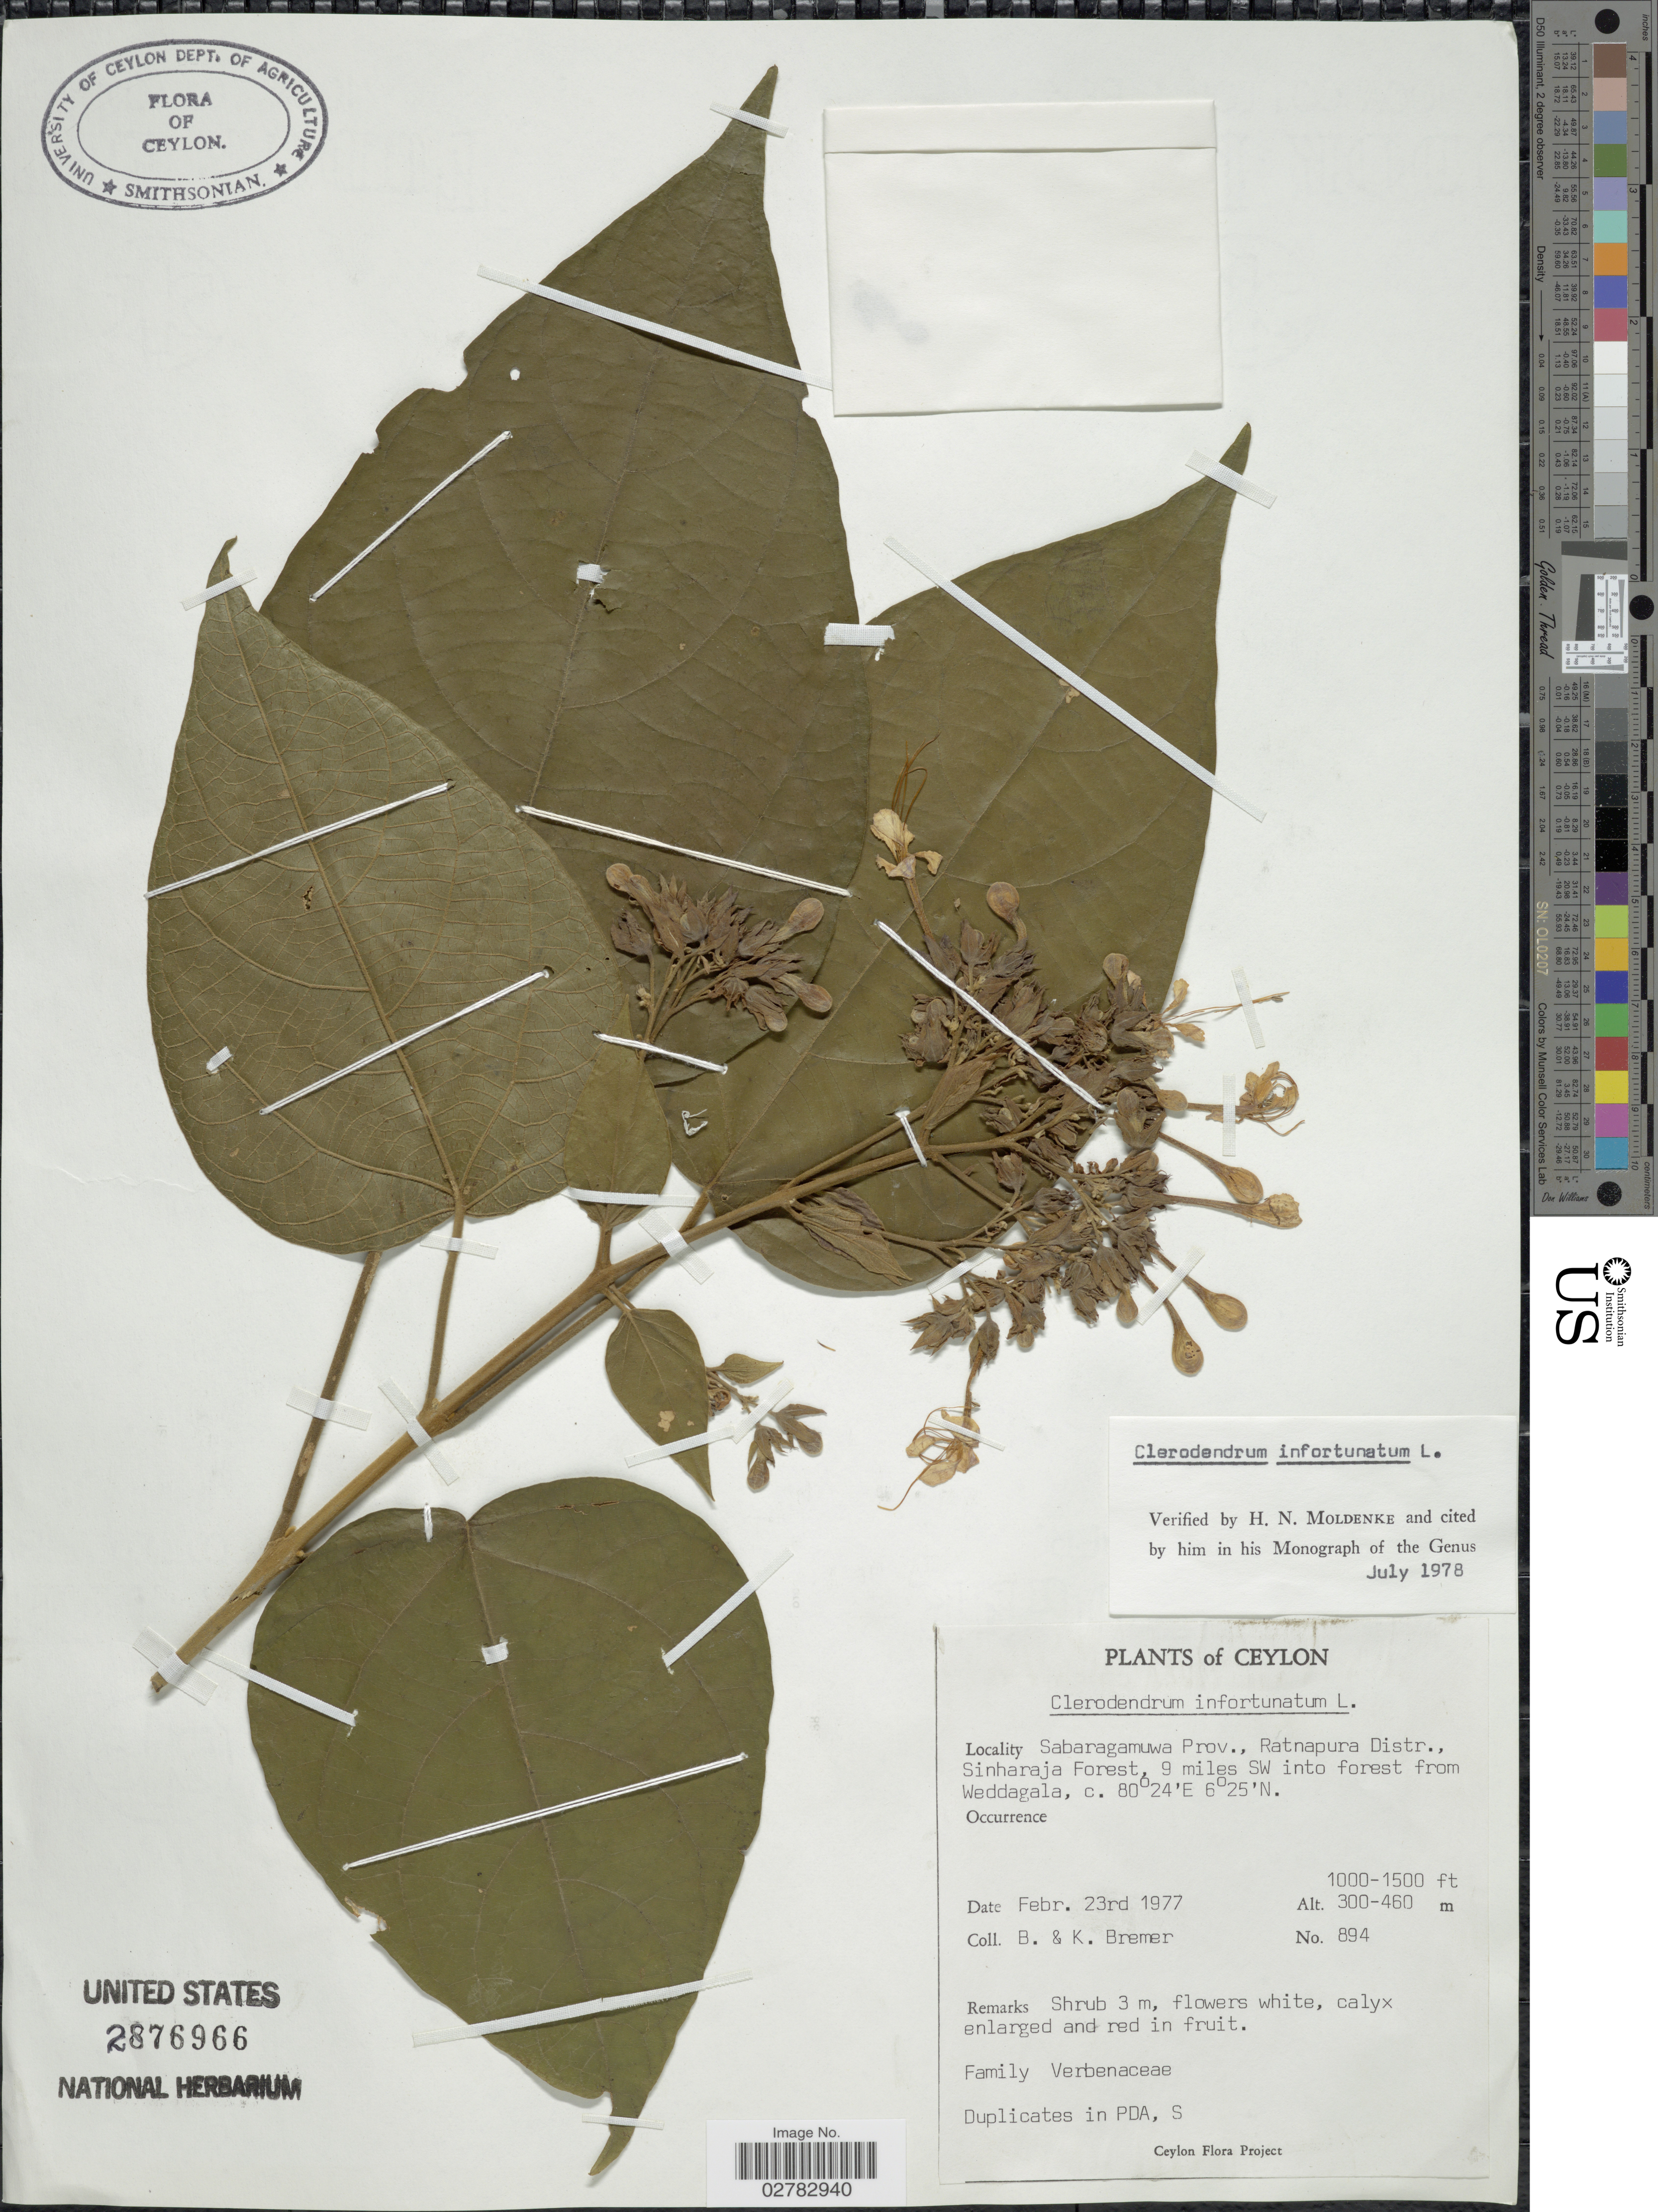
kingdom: Plantae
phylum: Tracheophyta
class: Magnoliopsida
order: Lamiales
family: Lamiaceae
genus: Clerodendrum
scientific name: Clerodendrum infortunatum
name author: L.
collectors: B. Bremer & K. Bremer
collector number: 894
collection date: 1977-02-23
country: Sri Lanka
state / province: Sabaragamuwa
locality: Ratnapura Distr., Sinharaja Forest, 9 miles SW into forest from Weddagala.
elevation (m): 300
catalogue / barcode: US 2876966